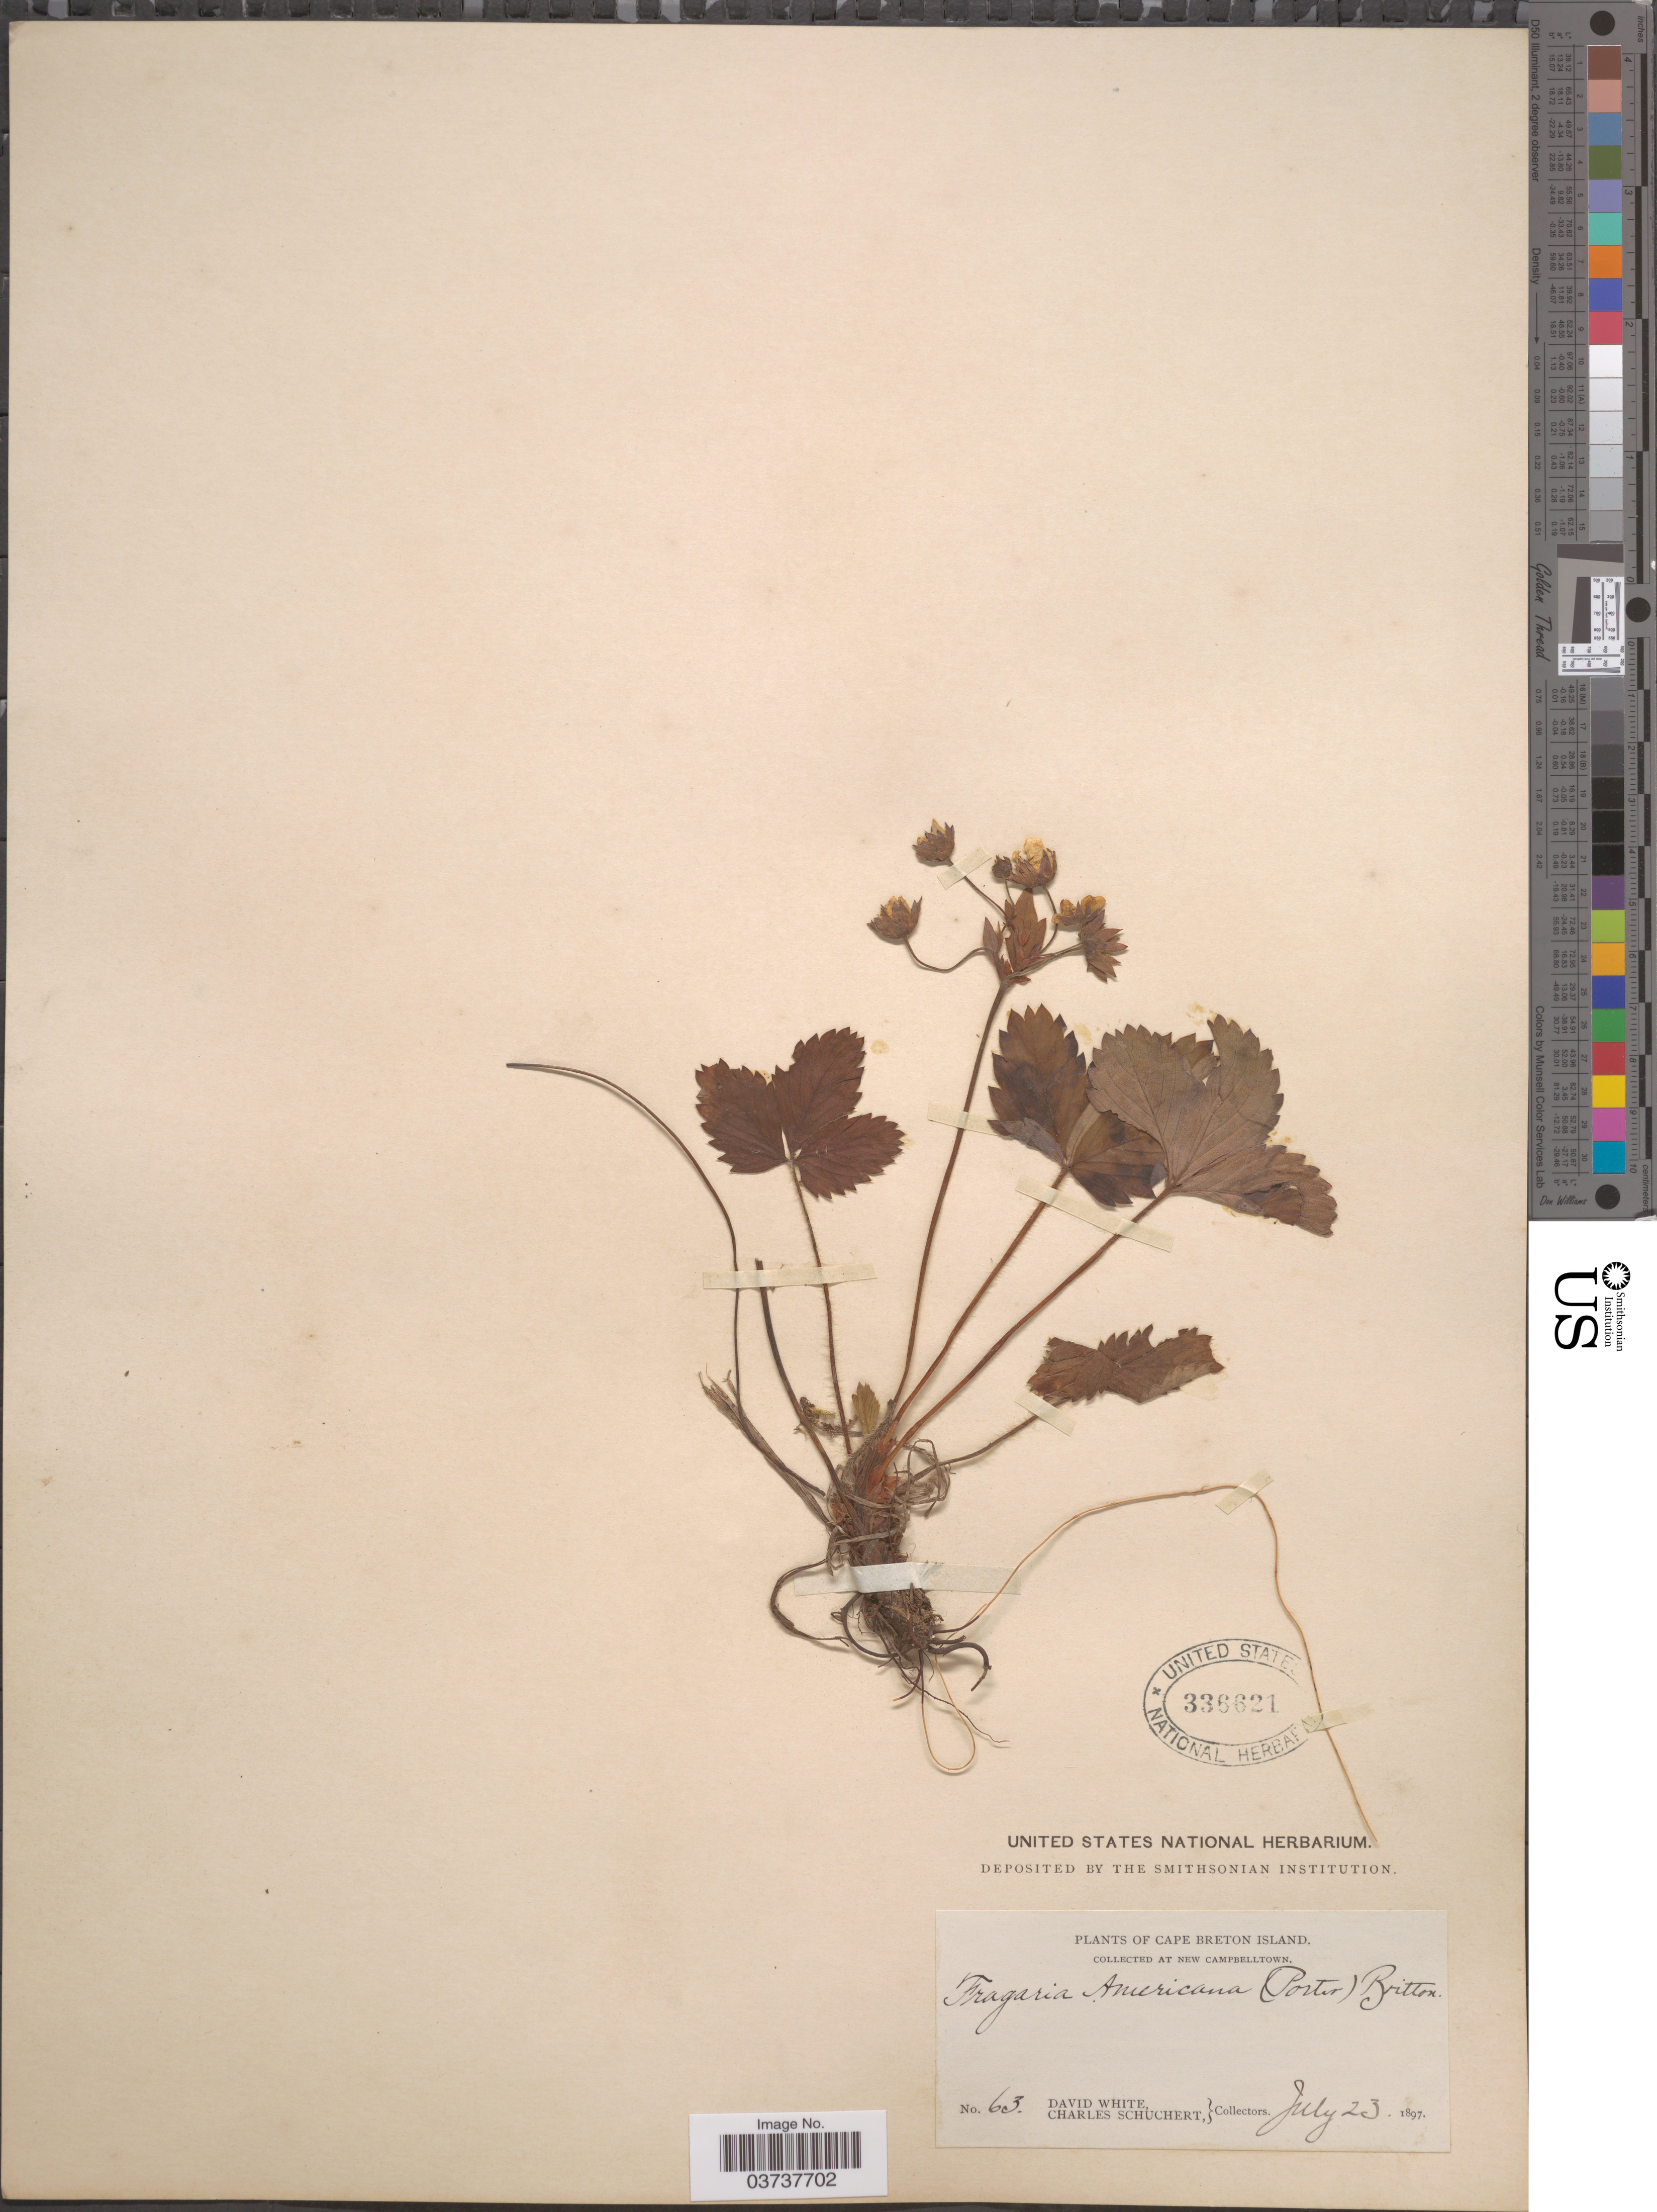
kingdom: Plantae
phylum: Tracheophyta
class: Magnoliopsida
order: Rosales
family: Rosaceae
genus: Fragaria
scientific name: Fragaria virginiana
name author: Mill.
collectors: D. White & C. Schuchert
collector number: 63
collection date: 1897-07-23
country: Canada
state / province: Nova Scotia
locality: Cape Breton Island. New Campbelltown.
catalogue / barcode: US 336621